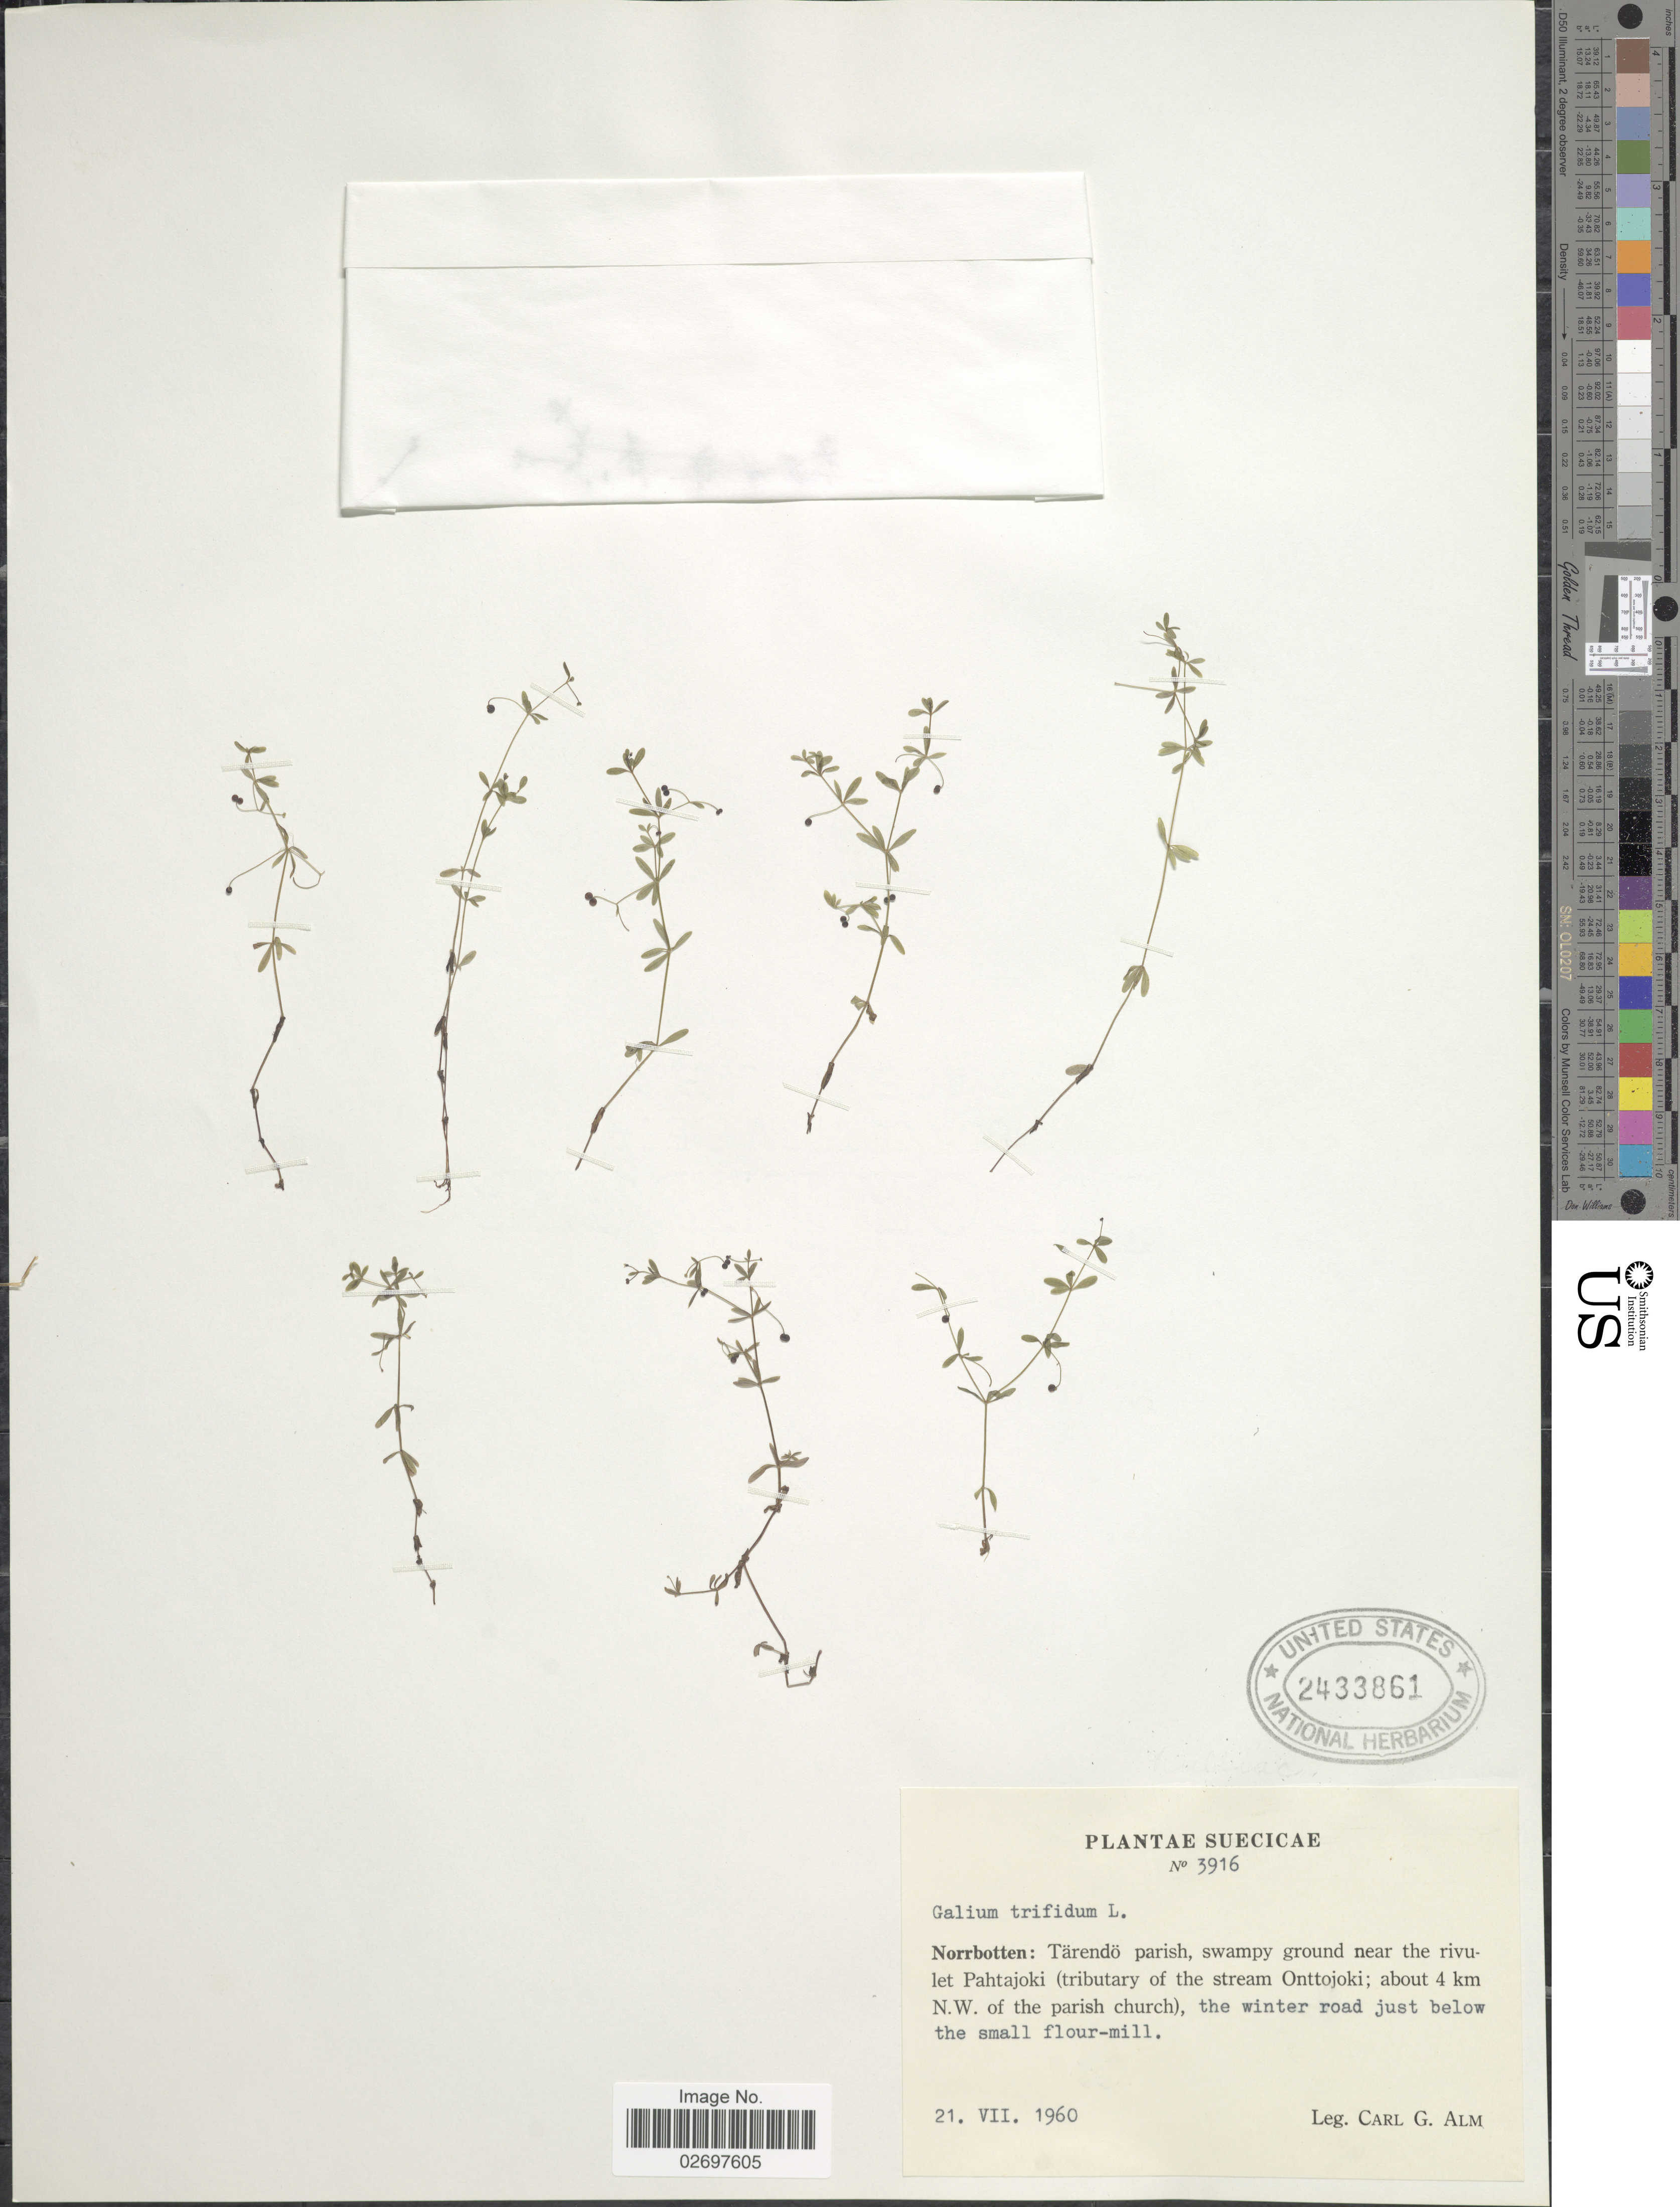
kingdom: Plantae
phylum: Tracheophyta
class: Magnoliopsida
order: Gentianales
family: Rubiaceae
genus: Galium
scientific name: Galium trifidum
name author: L.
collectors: C. G. Alm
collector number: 3916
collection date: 1960-07-21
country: Sweden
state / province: Norrbotten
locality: Suecicae. Norrbotten: Tärendö parish, near the rivulet Pahtajoki (tributary of the stream Onttojoki; about 4 km N.W. of the parish church)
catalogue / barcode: US 2433861